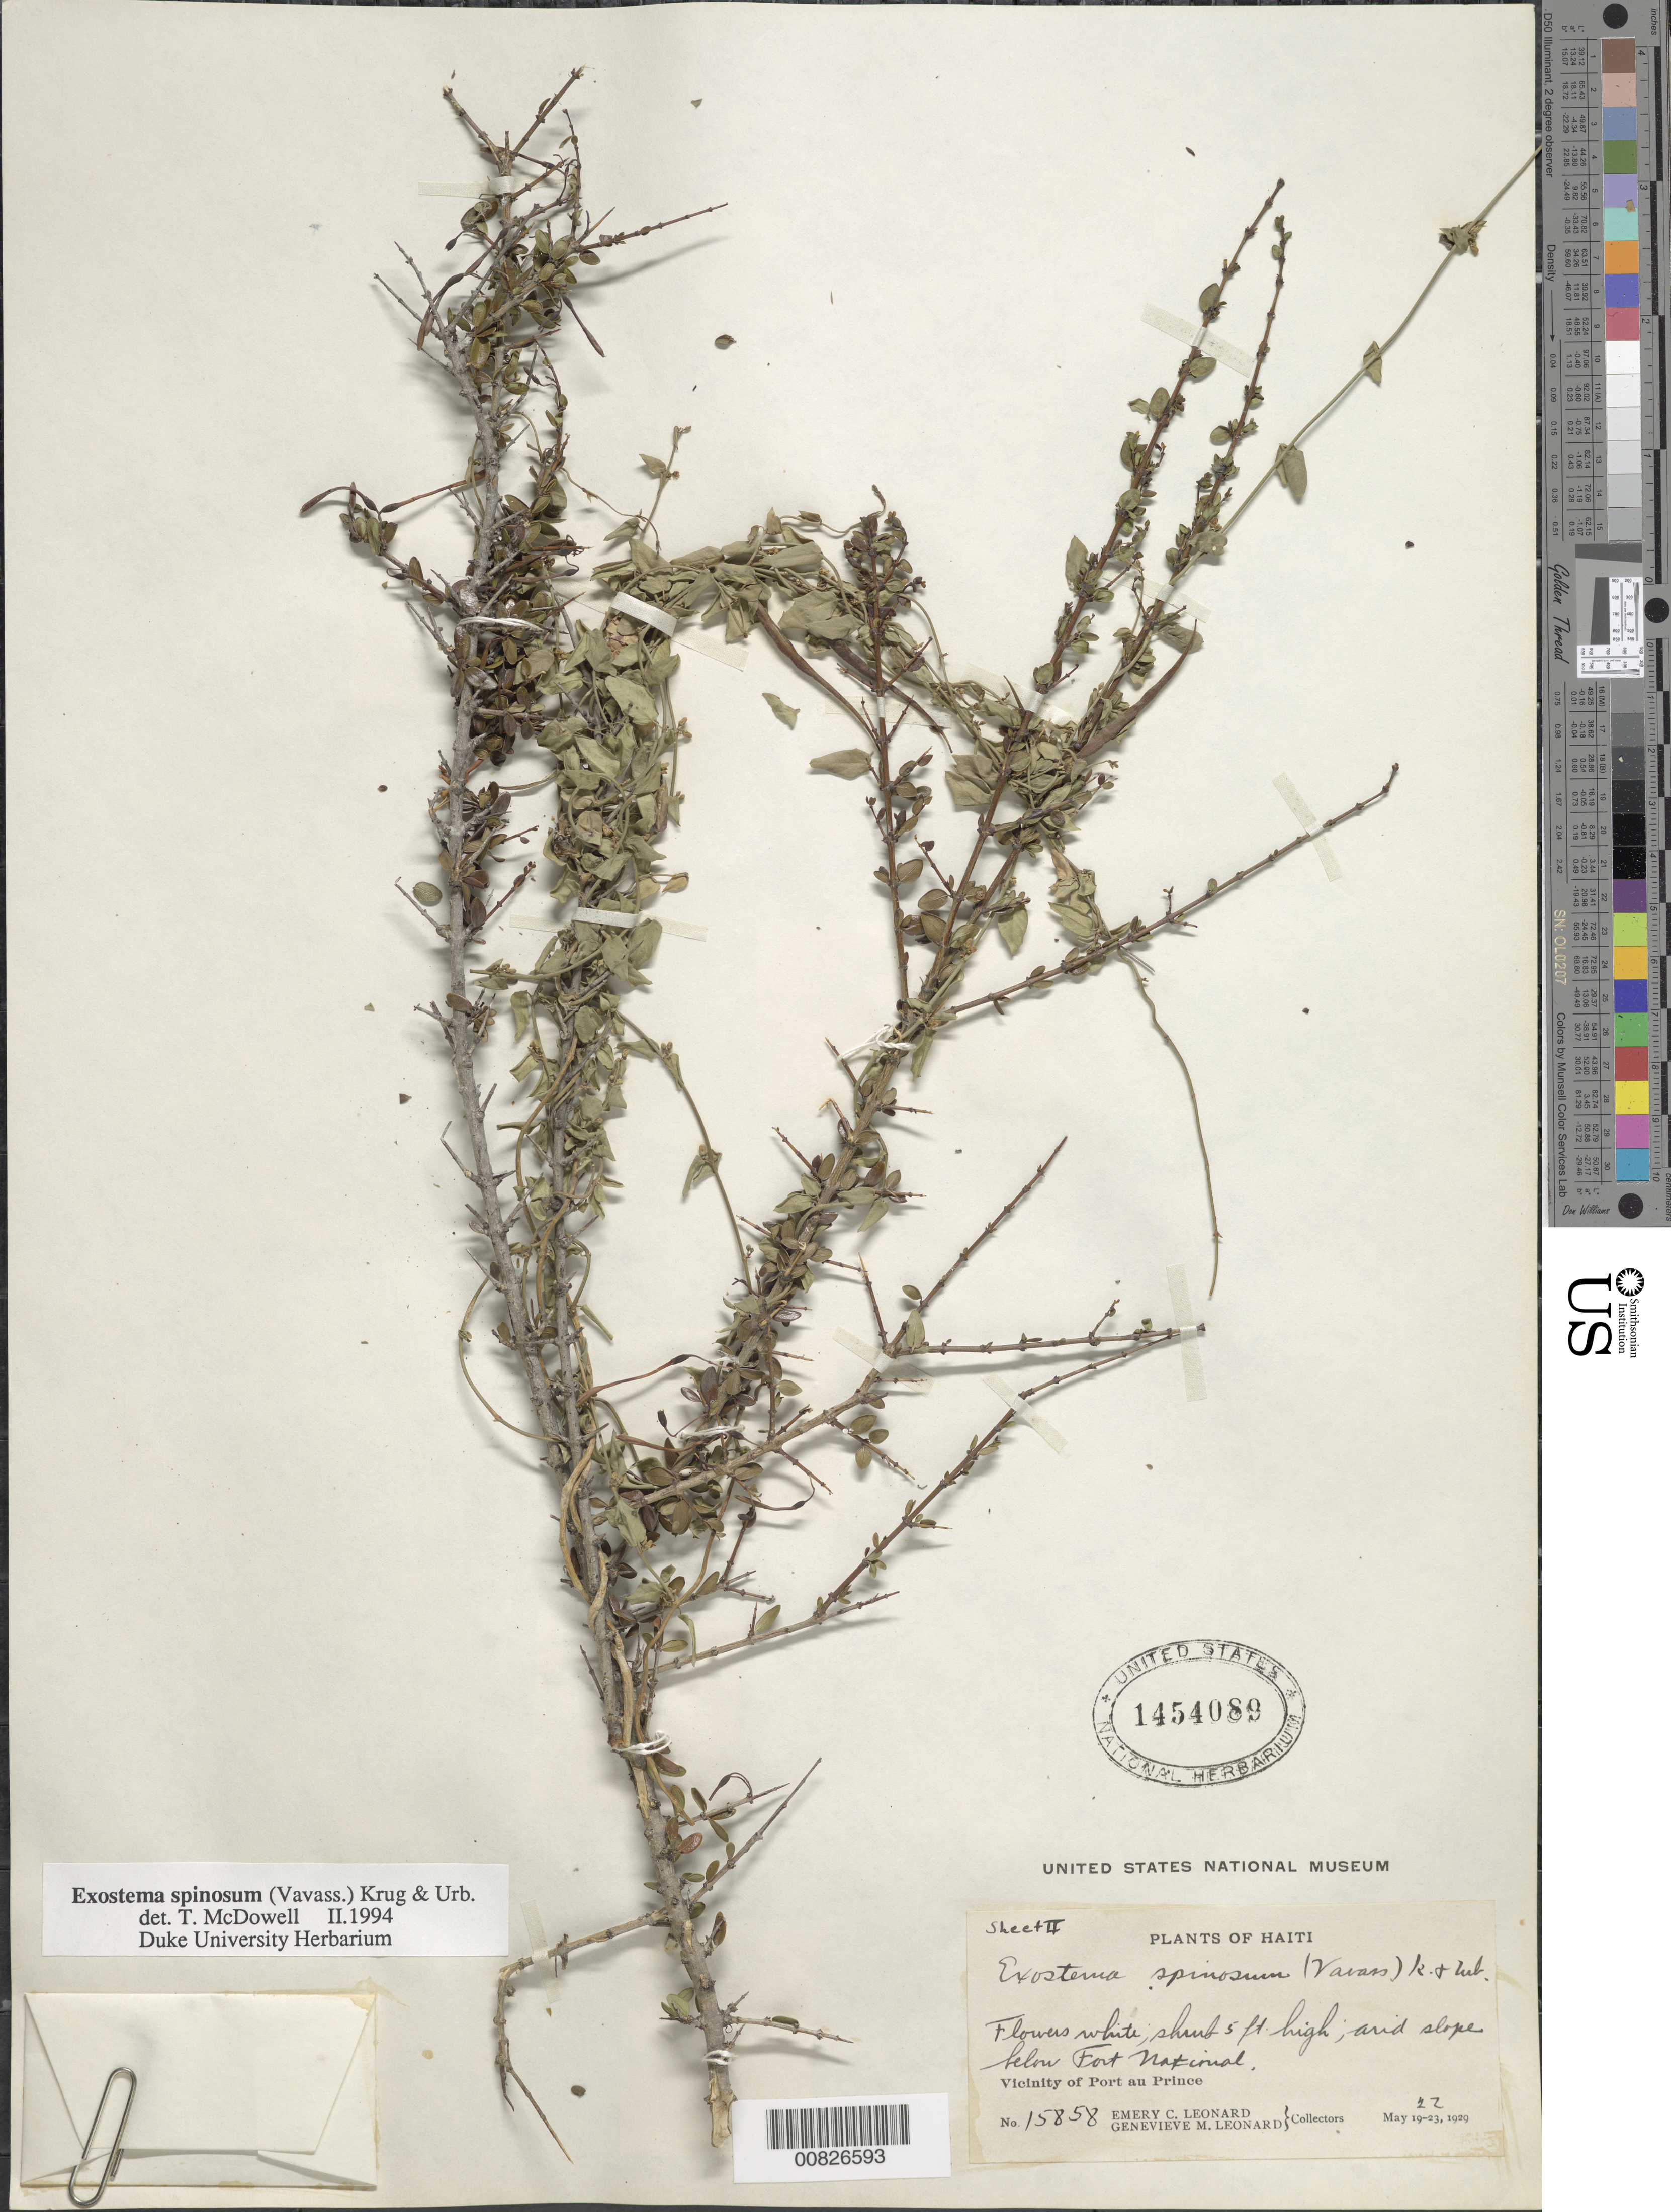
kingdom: Plantae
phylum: Tracheophyta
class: Magnoliopsida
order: Gentianales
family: Rubiaceae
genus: Exostema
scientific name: Exostema spinosum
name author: (Vavass.) Krug & Urb.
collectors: E. C. Leonard & G. M. Leonard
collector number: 15858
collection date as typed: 22 May 1929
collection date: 1929-05-22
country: Haiti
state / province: Ouest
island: Hispaniola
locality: Vicinity of Port au Prince, below Fort National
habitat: Arid slope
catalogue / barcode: US 1454089